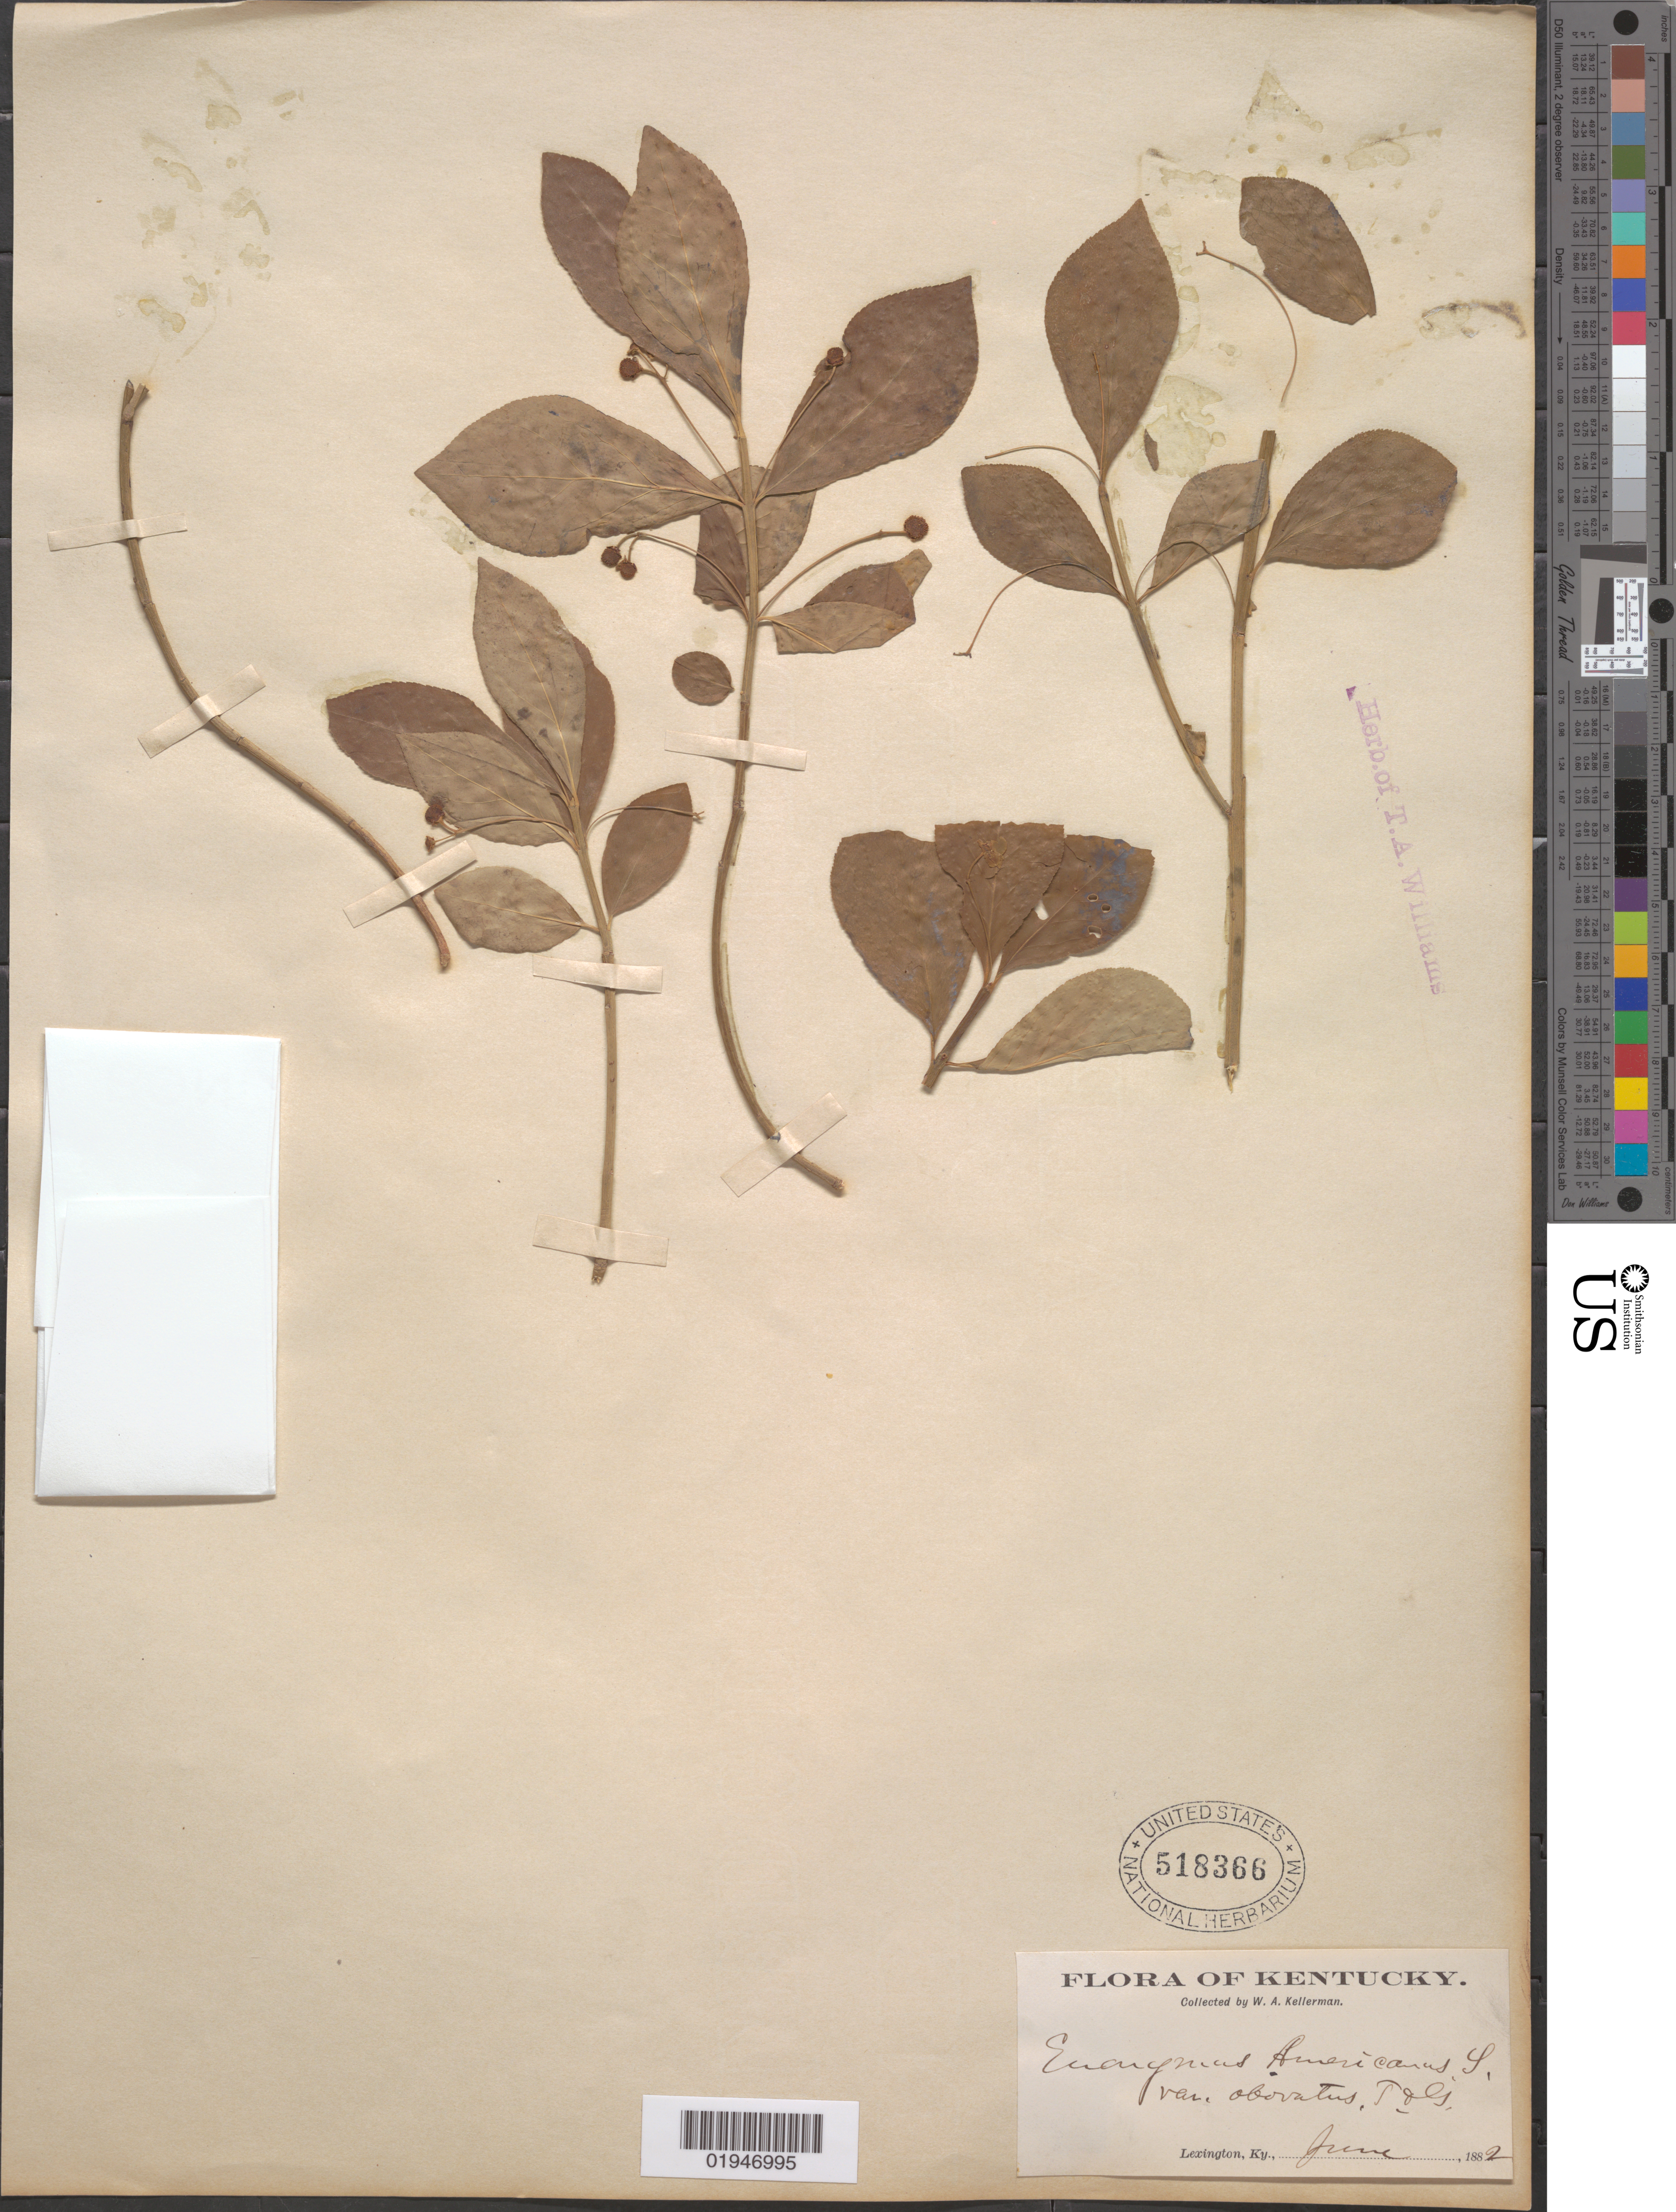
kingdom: Plantae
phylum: Tracheophyta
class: Magnoliopsida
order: Celastrales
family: Celastraceae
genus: Euonymus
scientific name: Euonymus obovatus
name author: Nutt.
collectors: W. A. Kellerman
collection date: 1882-06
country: United States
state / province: Kentucky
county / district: Fayette County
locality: Lexington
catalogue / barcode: US 518366